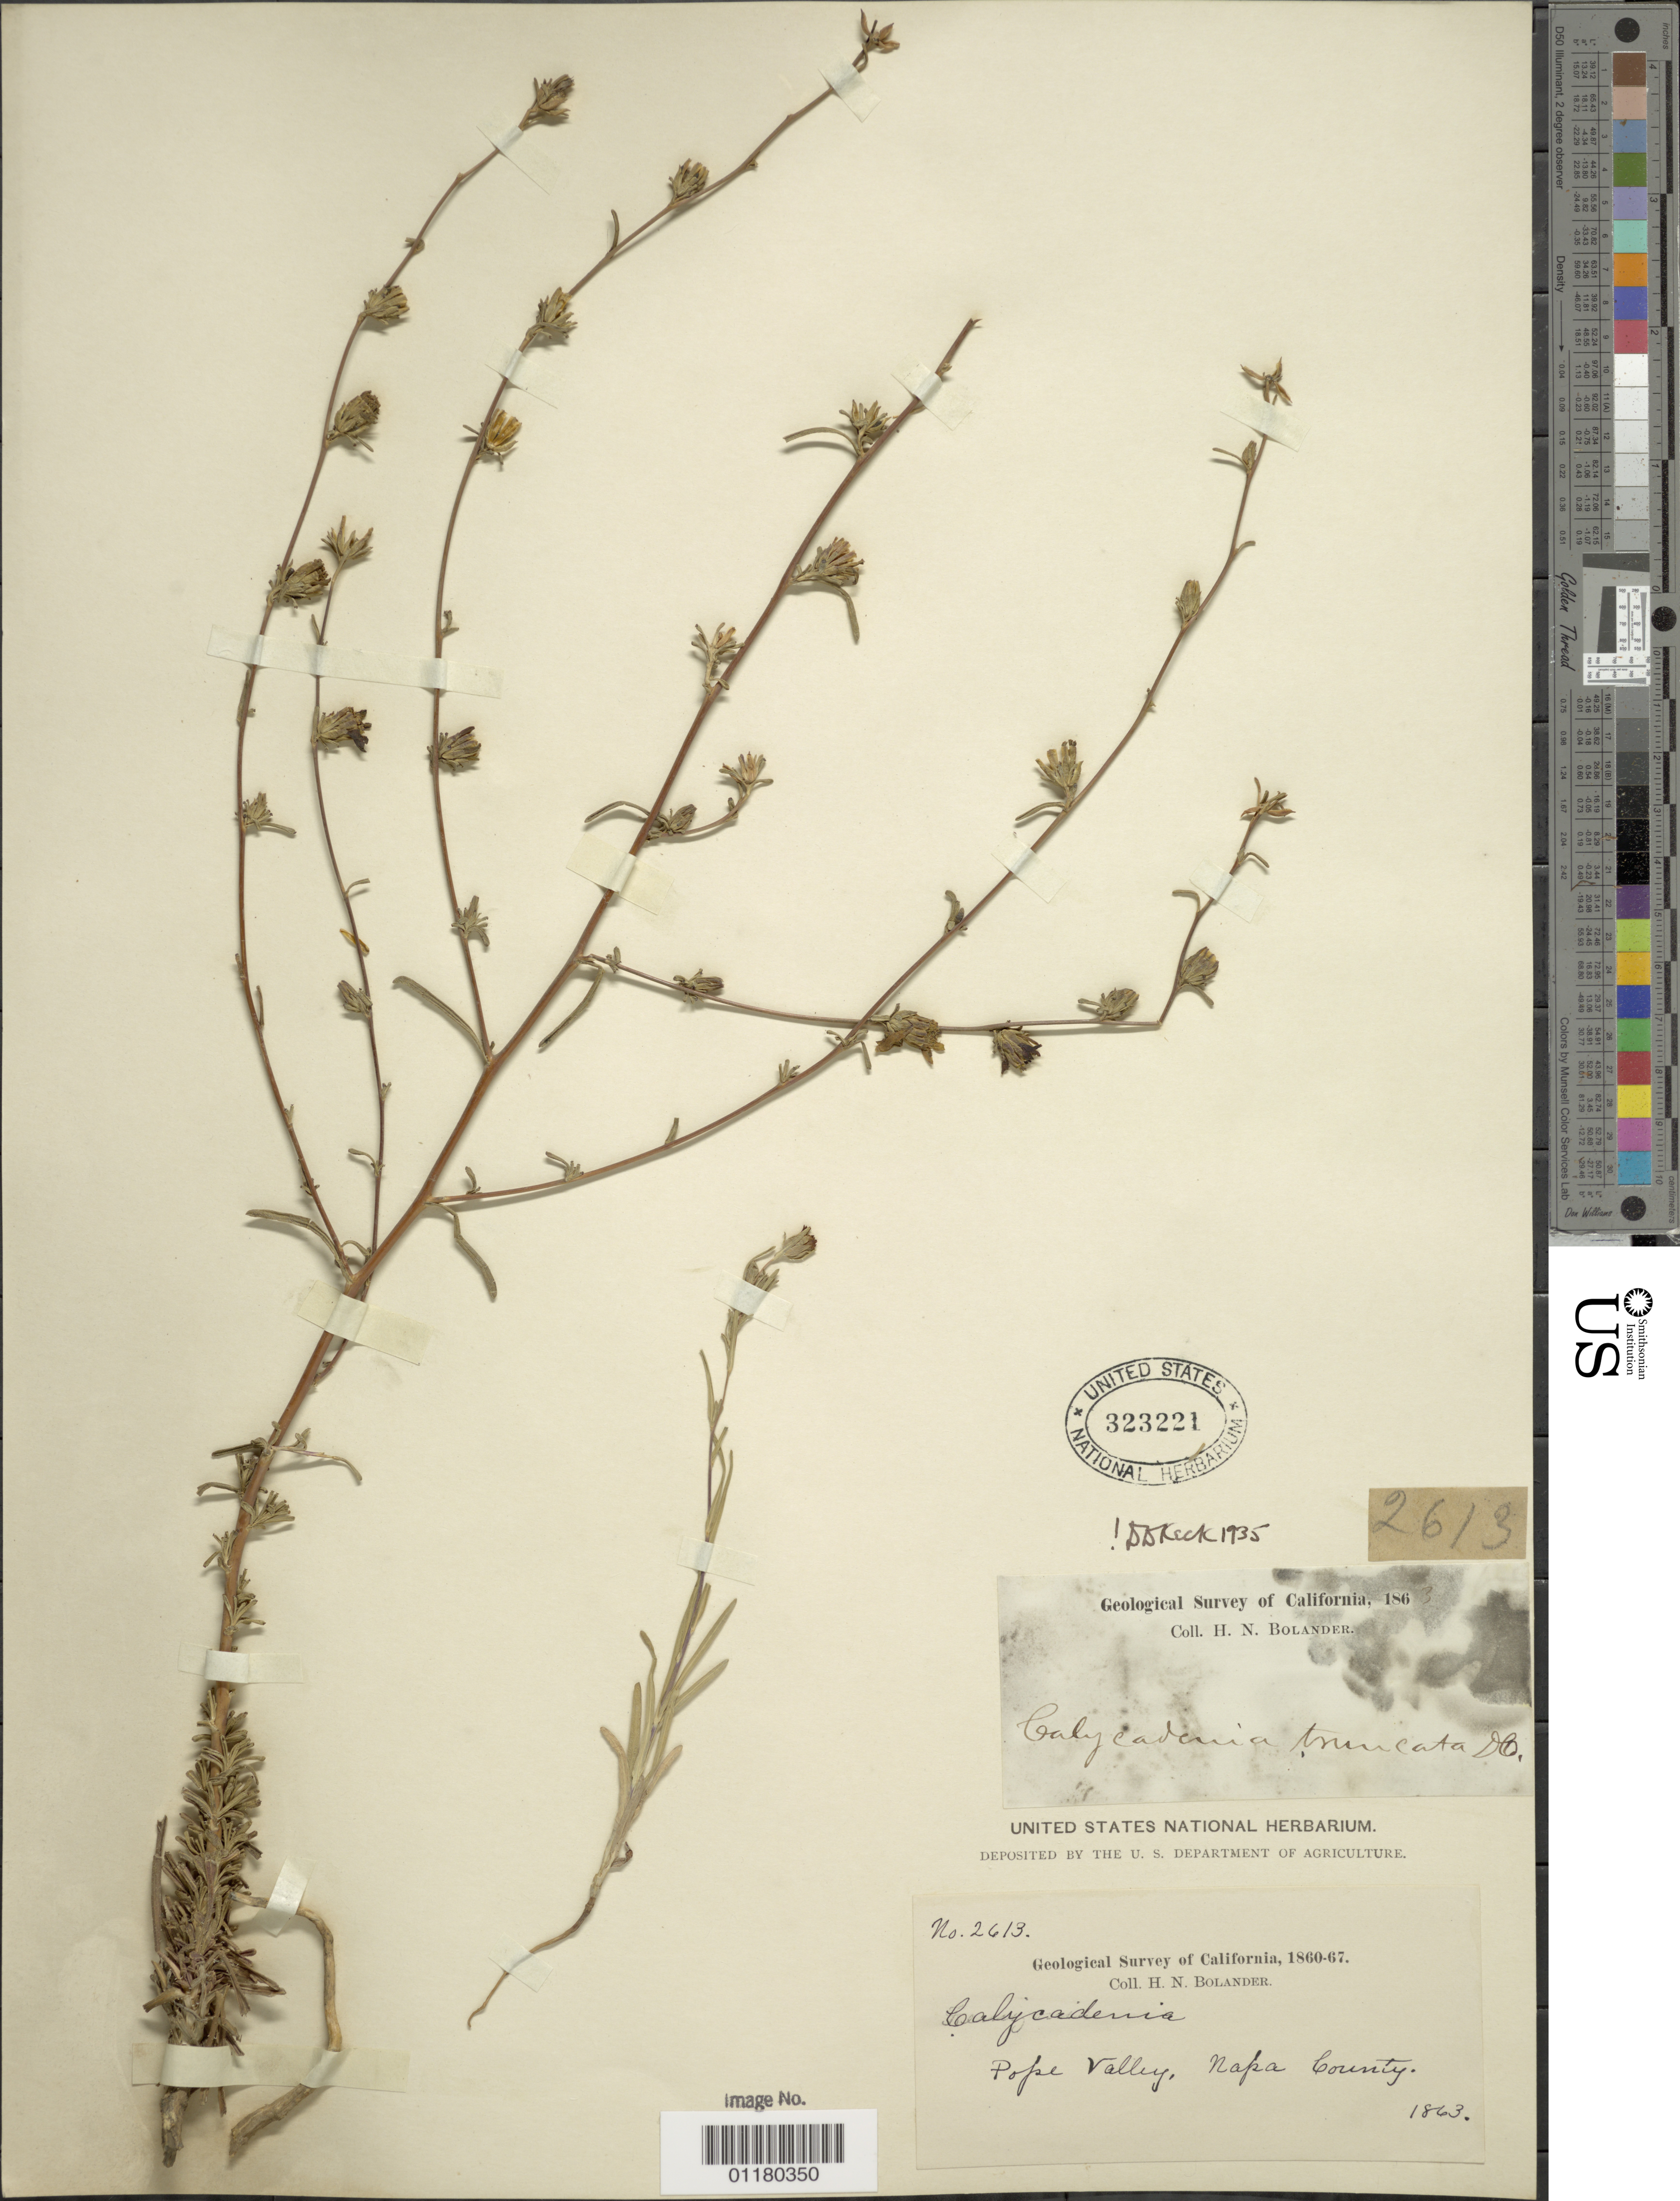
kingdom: Plantae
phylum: Tracheophyta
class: Magnoliopsida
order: Asterales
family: Asteraceae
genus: Calycadenia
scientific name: Calycadenia truncata subsp. truncata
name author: DC.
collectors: H. Bolander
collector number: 2613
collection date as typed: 1863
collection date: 1863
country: United States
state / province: California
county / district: Napa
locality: Pope Valley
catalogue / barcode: US 323221